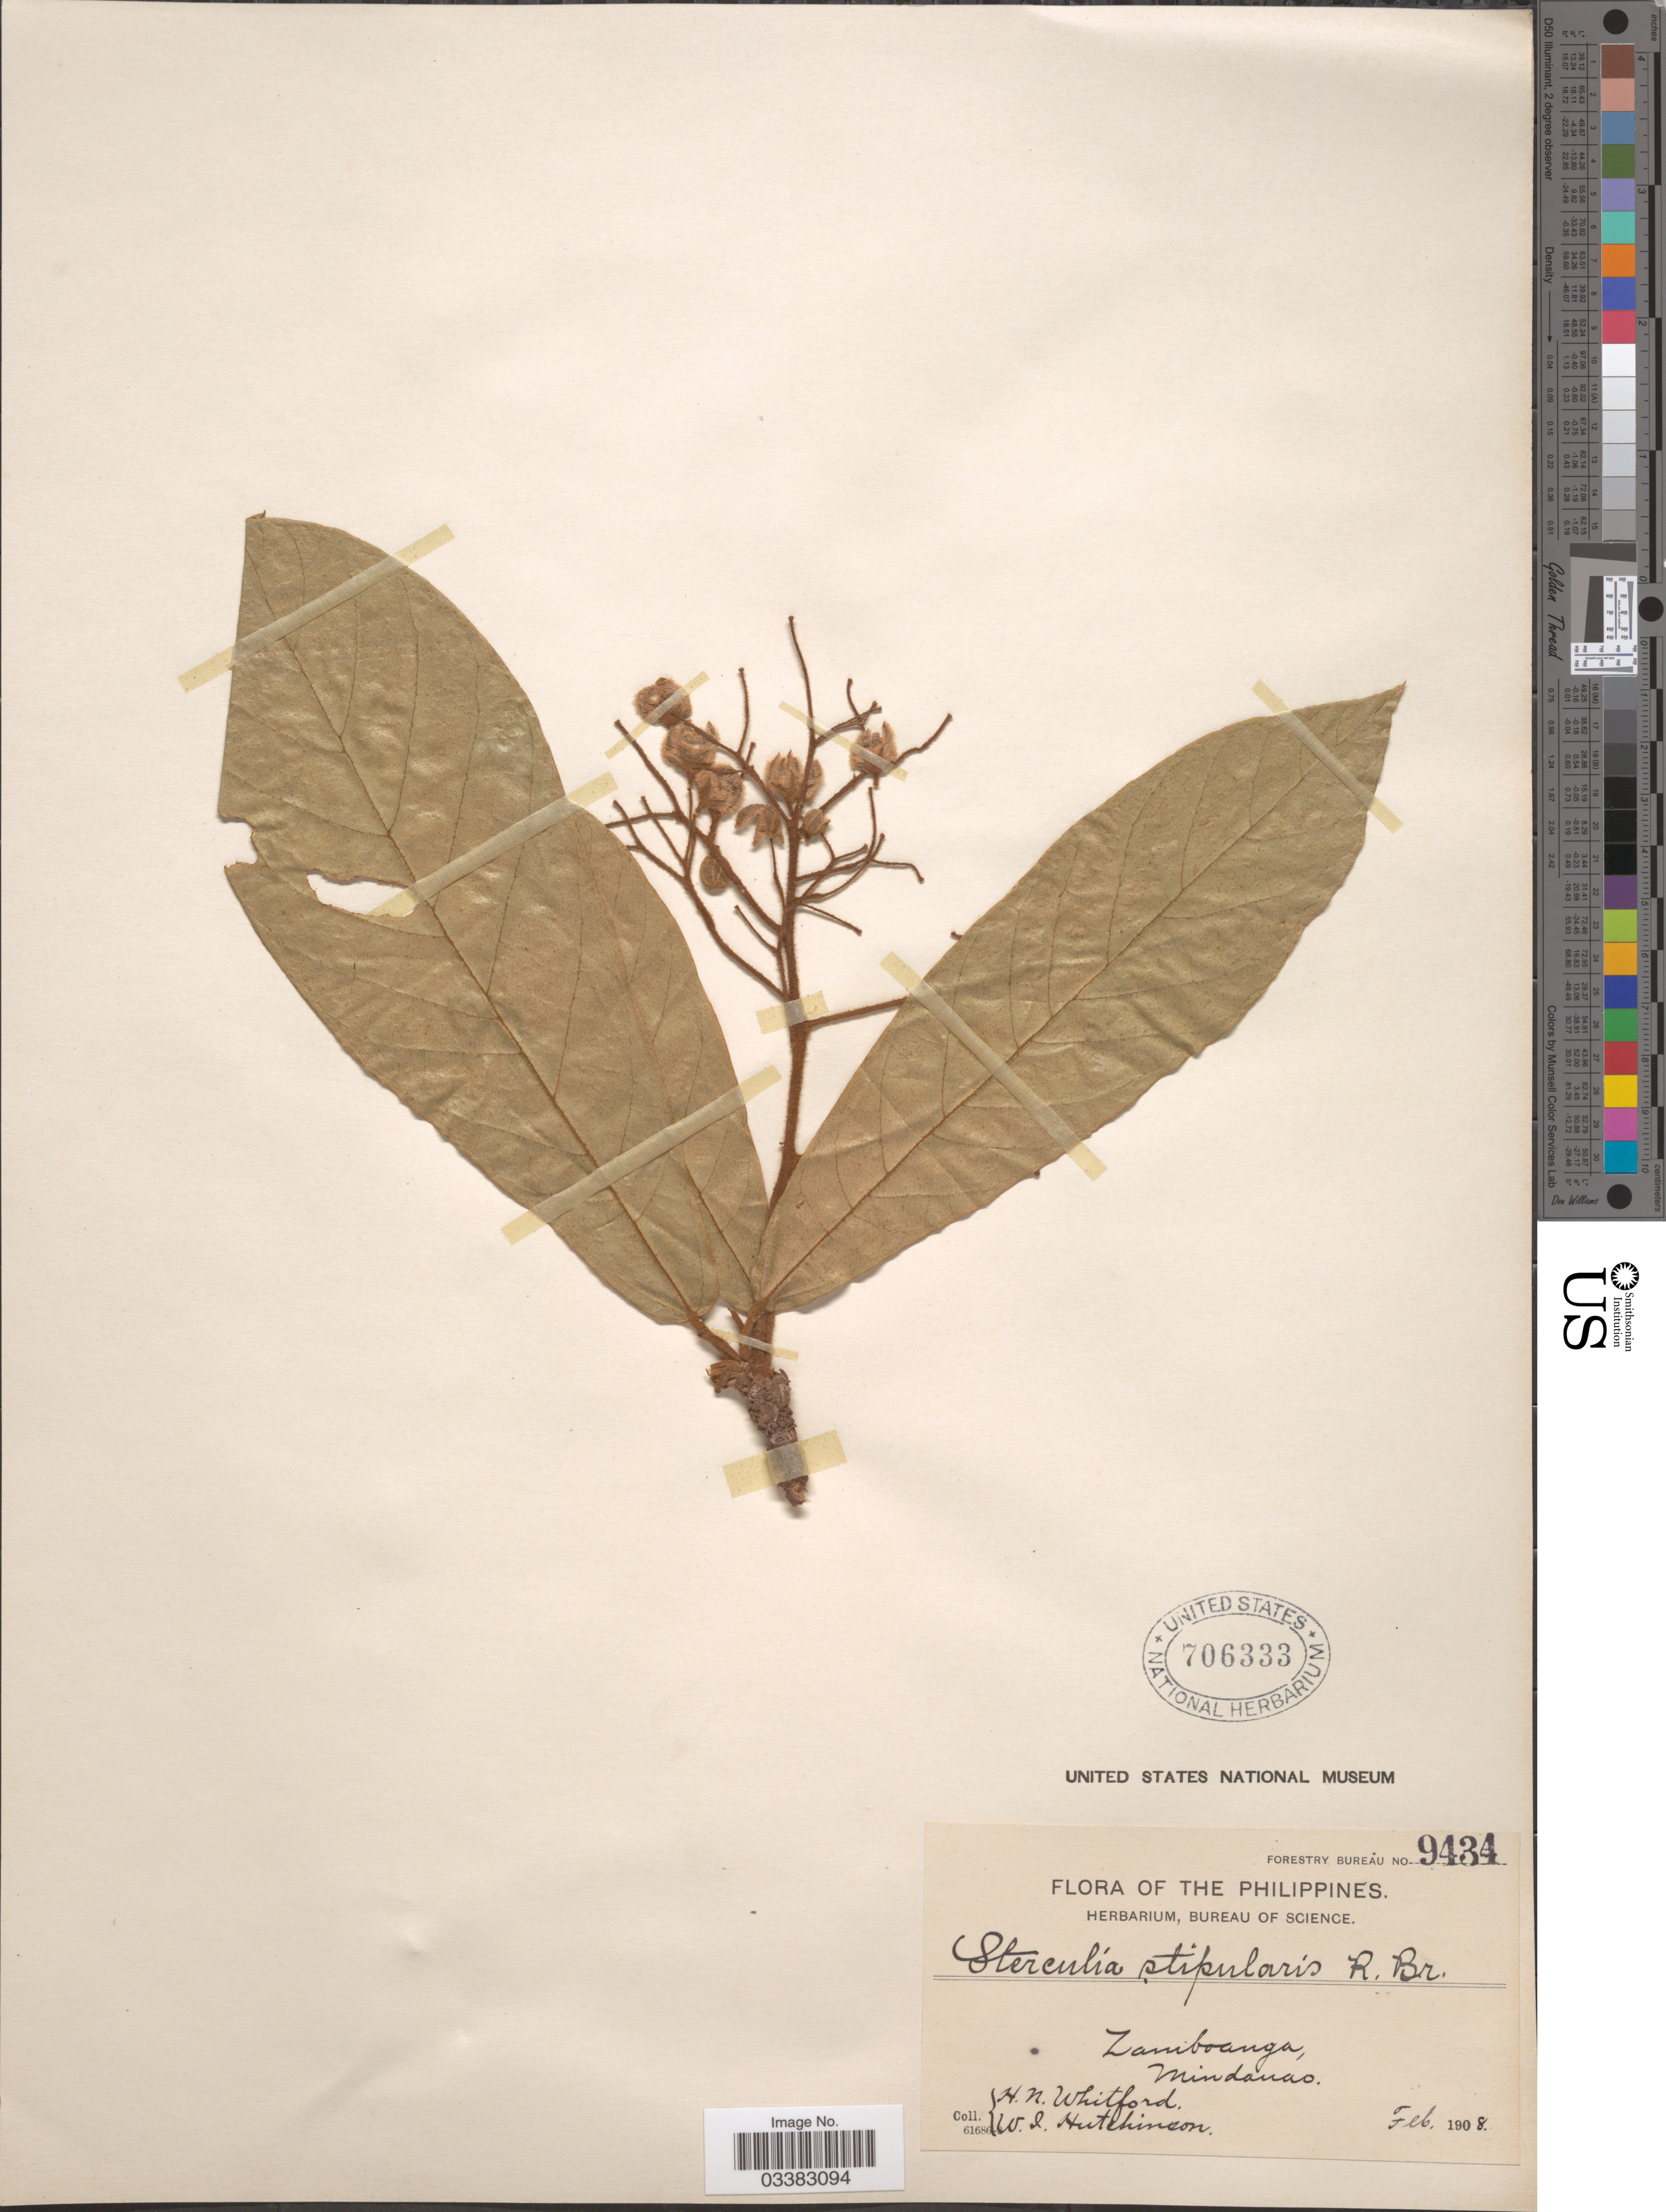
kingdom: Plantae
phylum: Tracheophyta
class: Magnoliopsida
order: Malvales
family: Malvaceae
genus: Sterculia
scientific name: Sterculia stipularis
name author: R. Br.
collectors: H. N. Whitford & W. I. Hutchinson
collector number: Forestry Bureau 9434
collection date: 1908-02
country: Philippines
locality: Zamboanga, Mindanao.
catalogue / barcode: US 706333